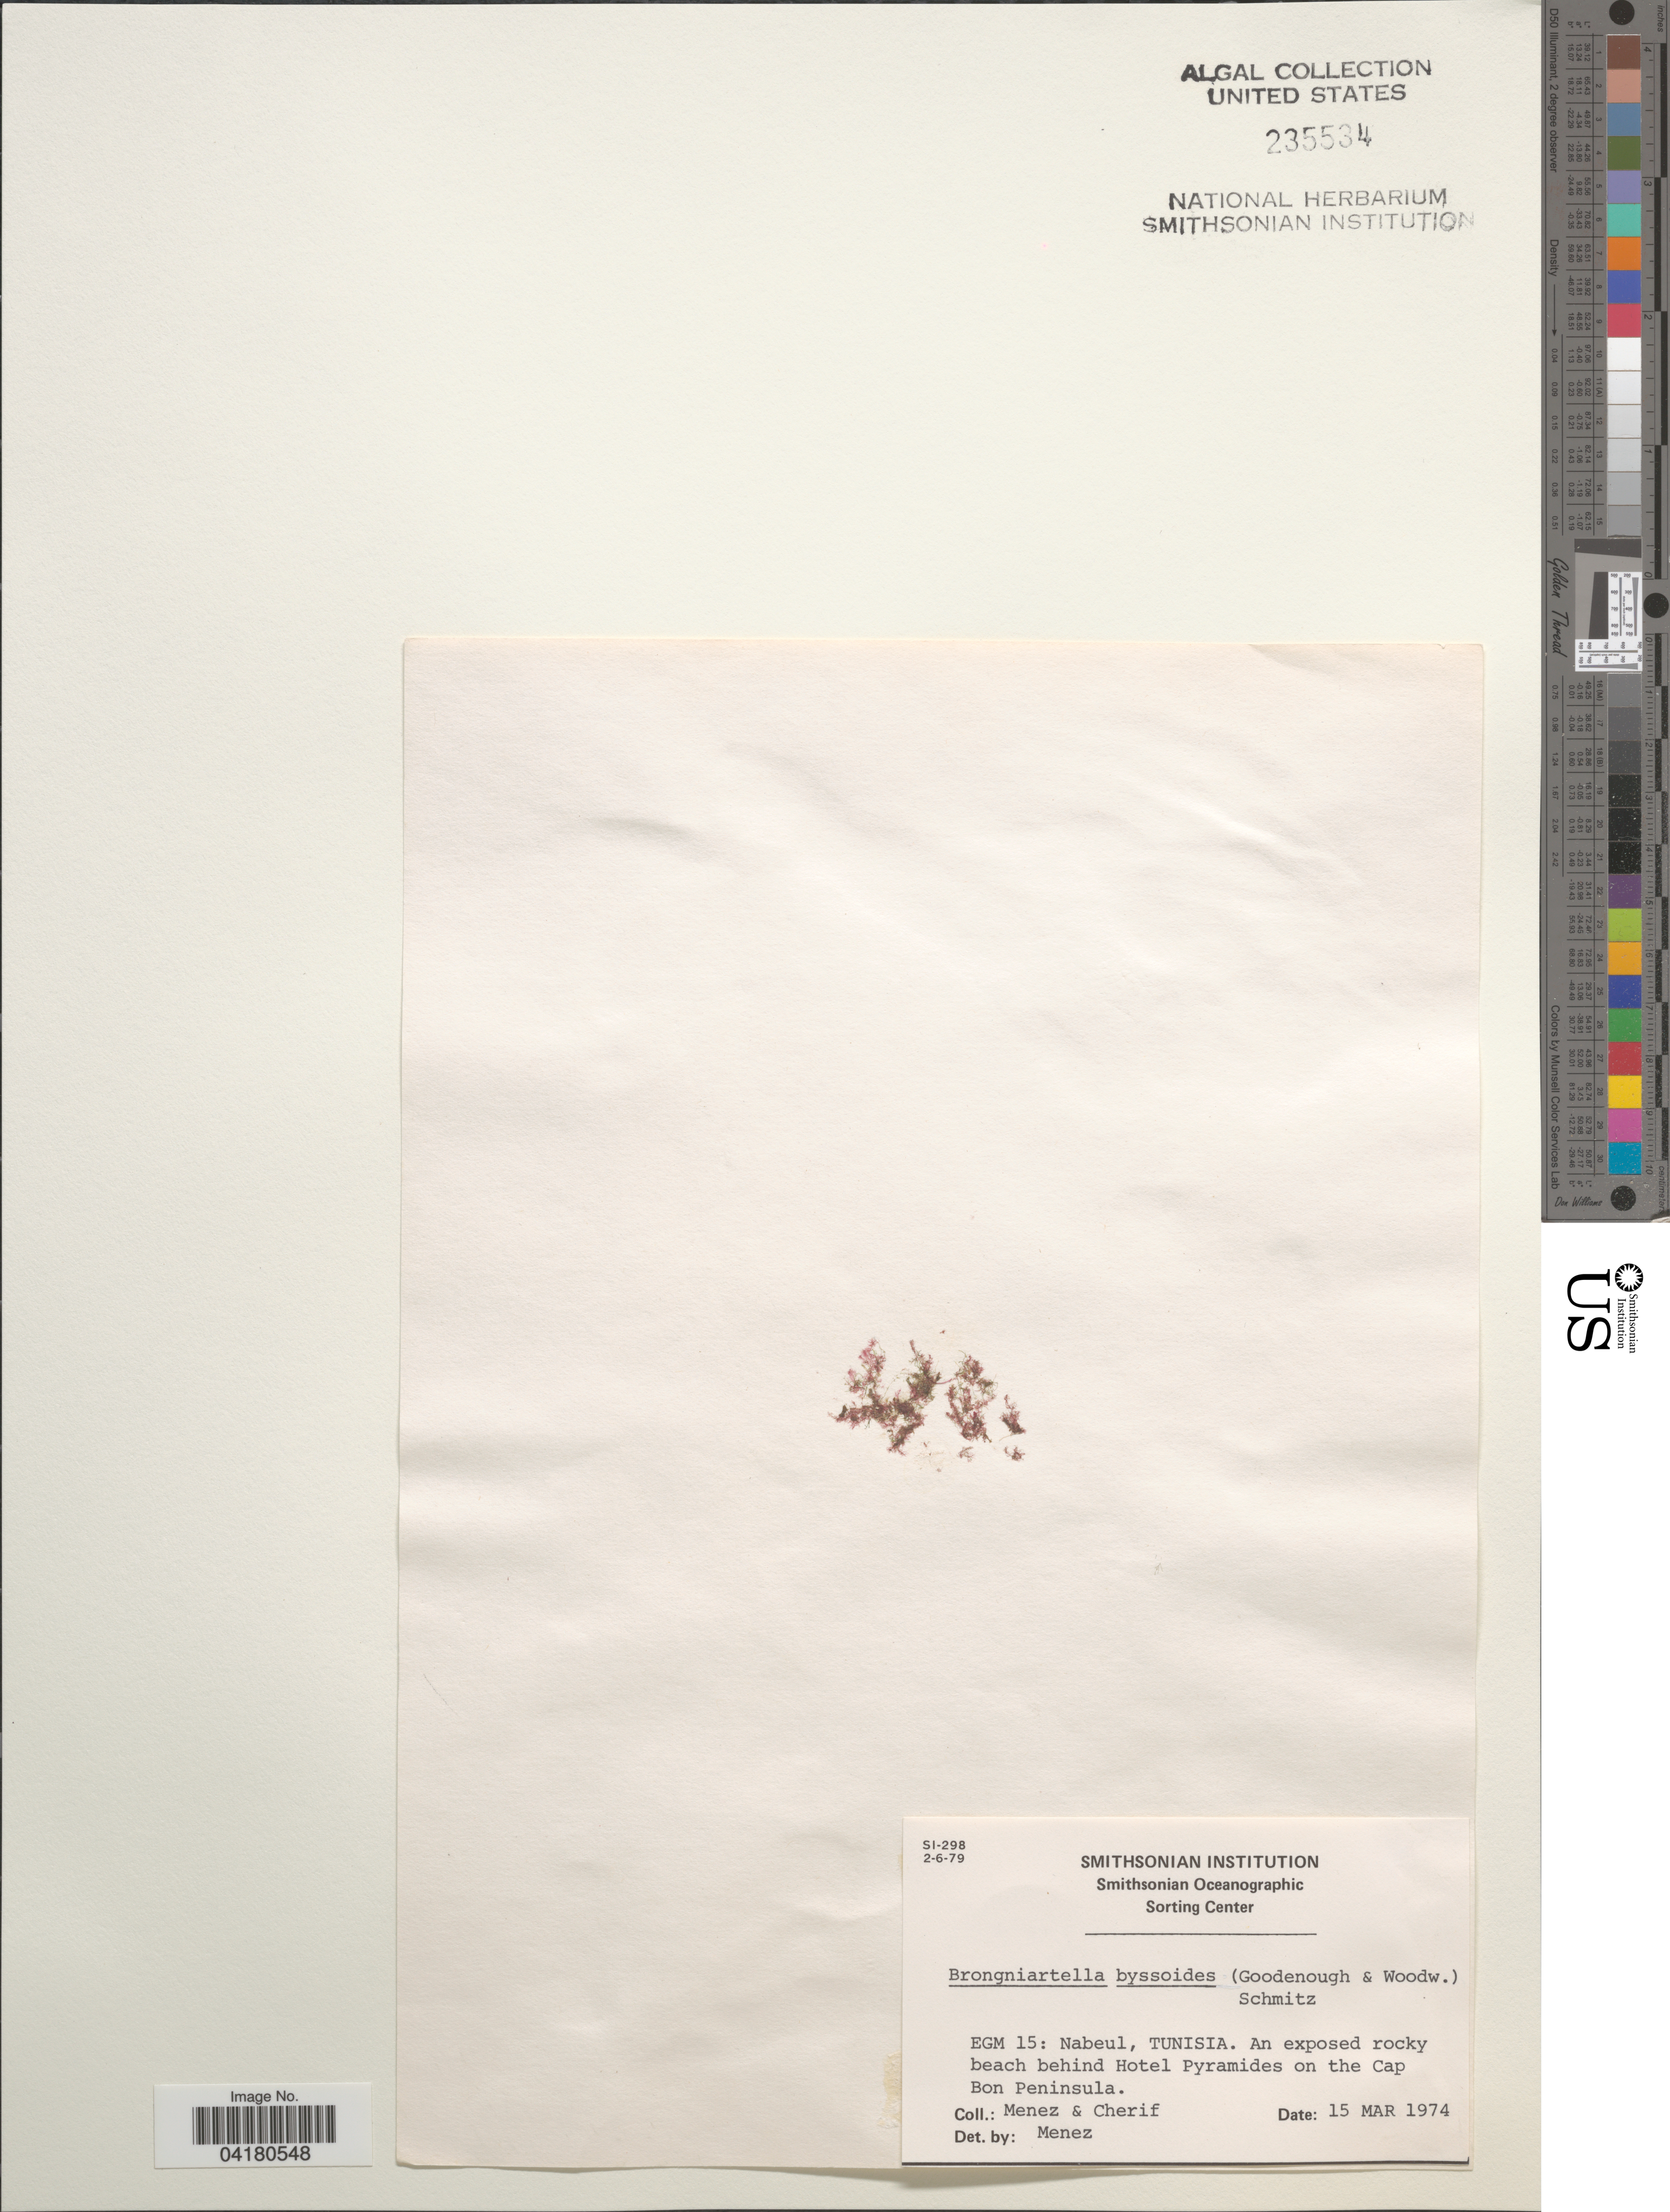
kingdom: Plantae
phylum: Rhodophyta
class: Florideophyceae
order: Ceramiales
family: Rhodomelaceae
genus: Brongniartella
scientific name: Brongniartella byssoides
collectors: Menez & -. Cherif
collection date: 1974-03-15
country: Tunisia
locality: EGM 15: Nabeul, Tunisia. An exposed rocky beach behind Hotel Pyramides on the Cap Bon Peninsula.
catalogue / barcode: US 235534